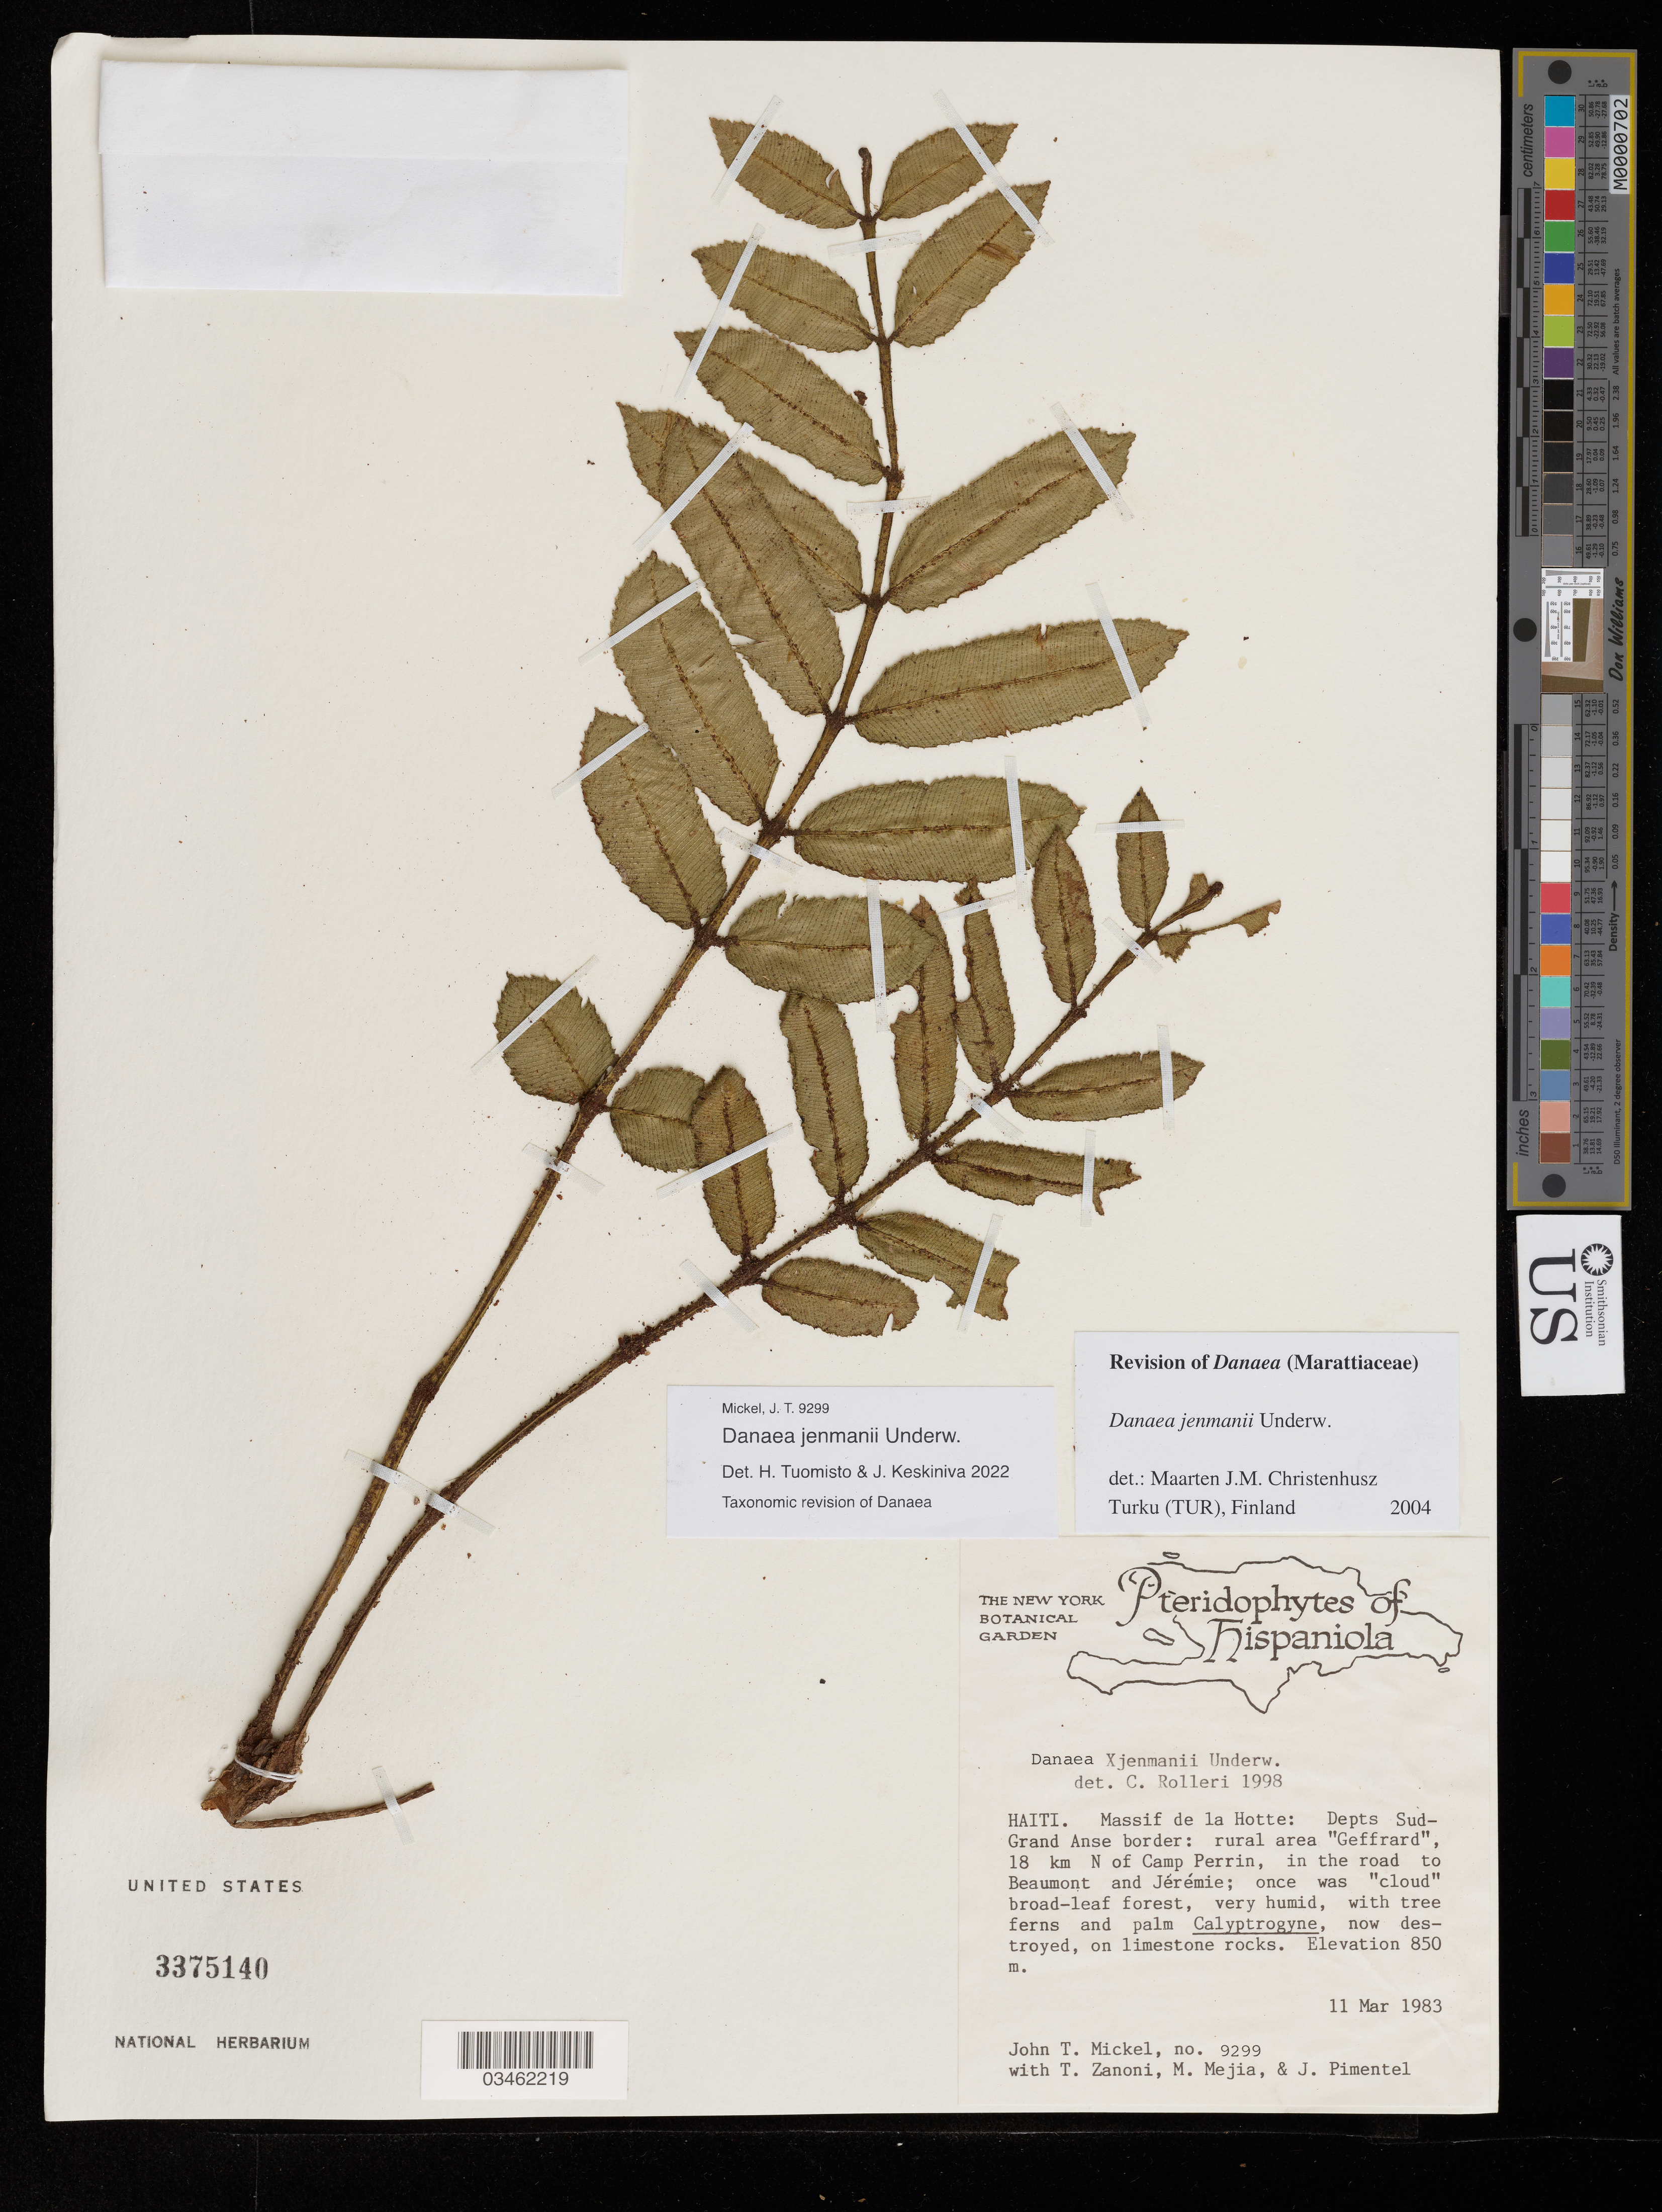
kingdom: Plantae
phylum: Tracheophyta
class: Polypodiopsida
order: Marattiales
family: Marattiaceae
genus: Danaea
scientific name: Danaea x jenmanii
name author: Underw.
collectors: J. T. Mickel, T. Zanoni, M. Mejia & J. Pimentel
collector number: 9299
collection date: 1983-03-11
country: Haiti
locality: Massif de la Hotte: Depts Sud Grand Anse border: rural area "Geffrard", 18km N of Camp Perrin, in the roaf to Beaumont and Jeremie.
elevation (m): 850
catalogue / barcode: US 3375140